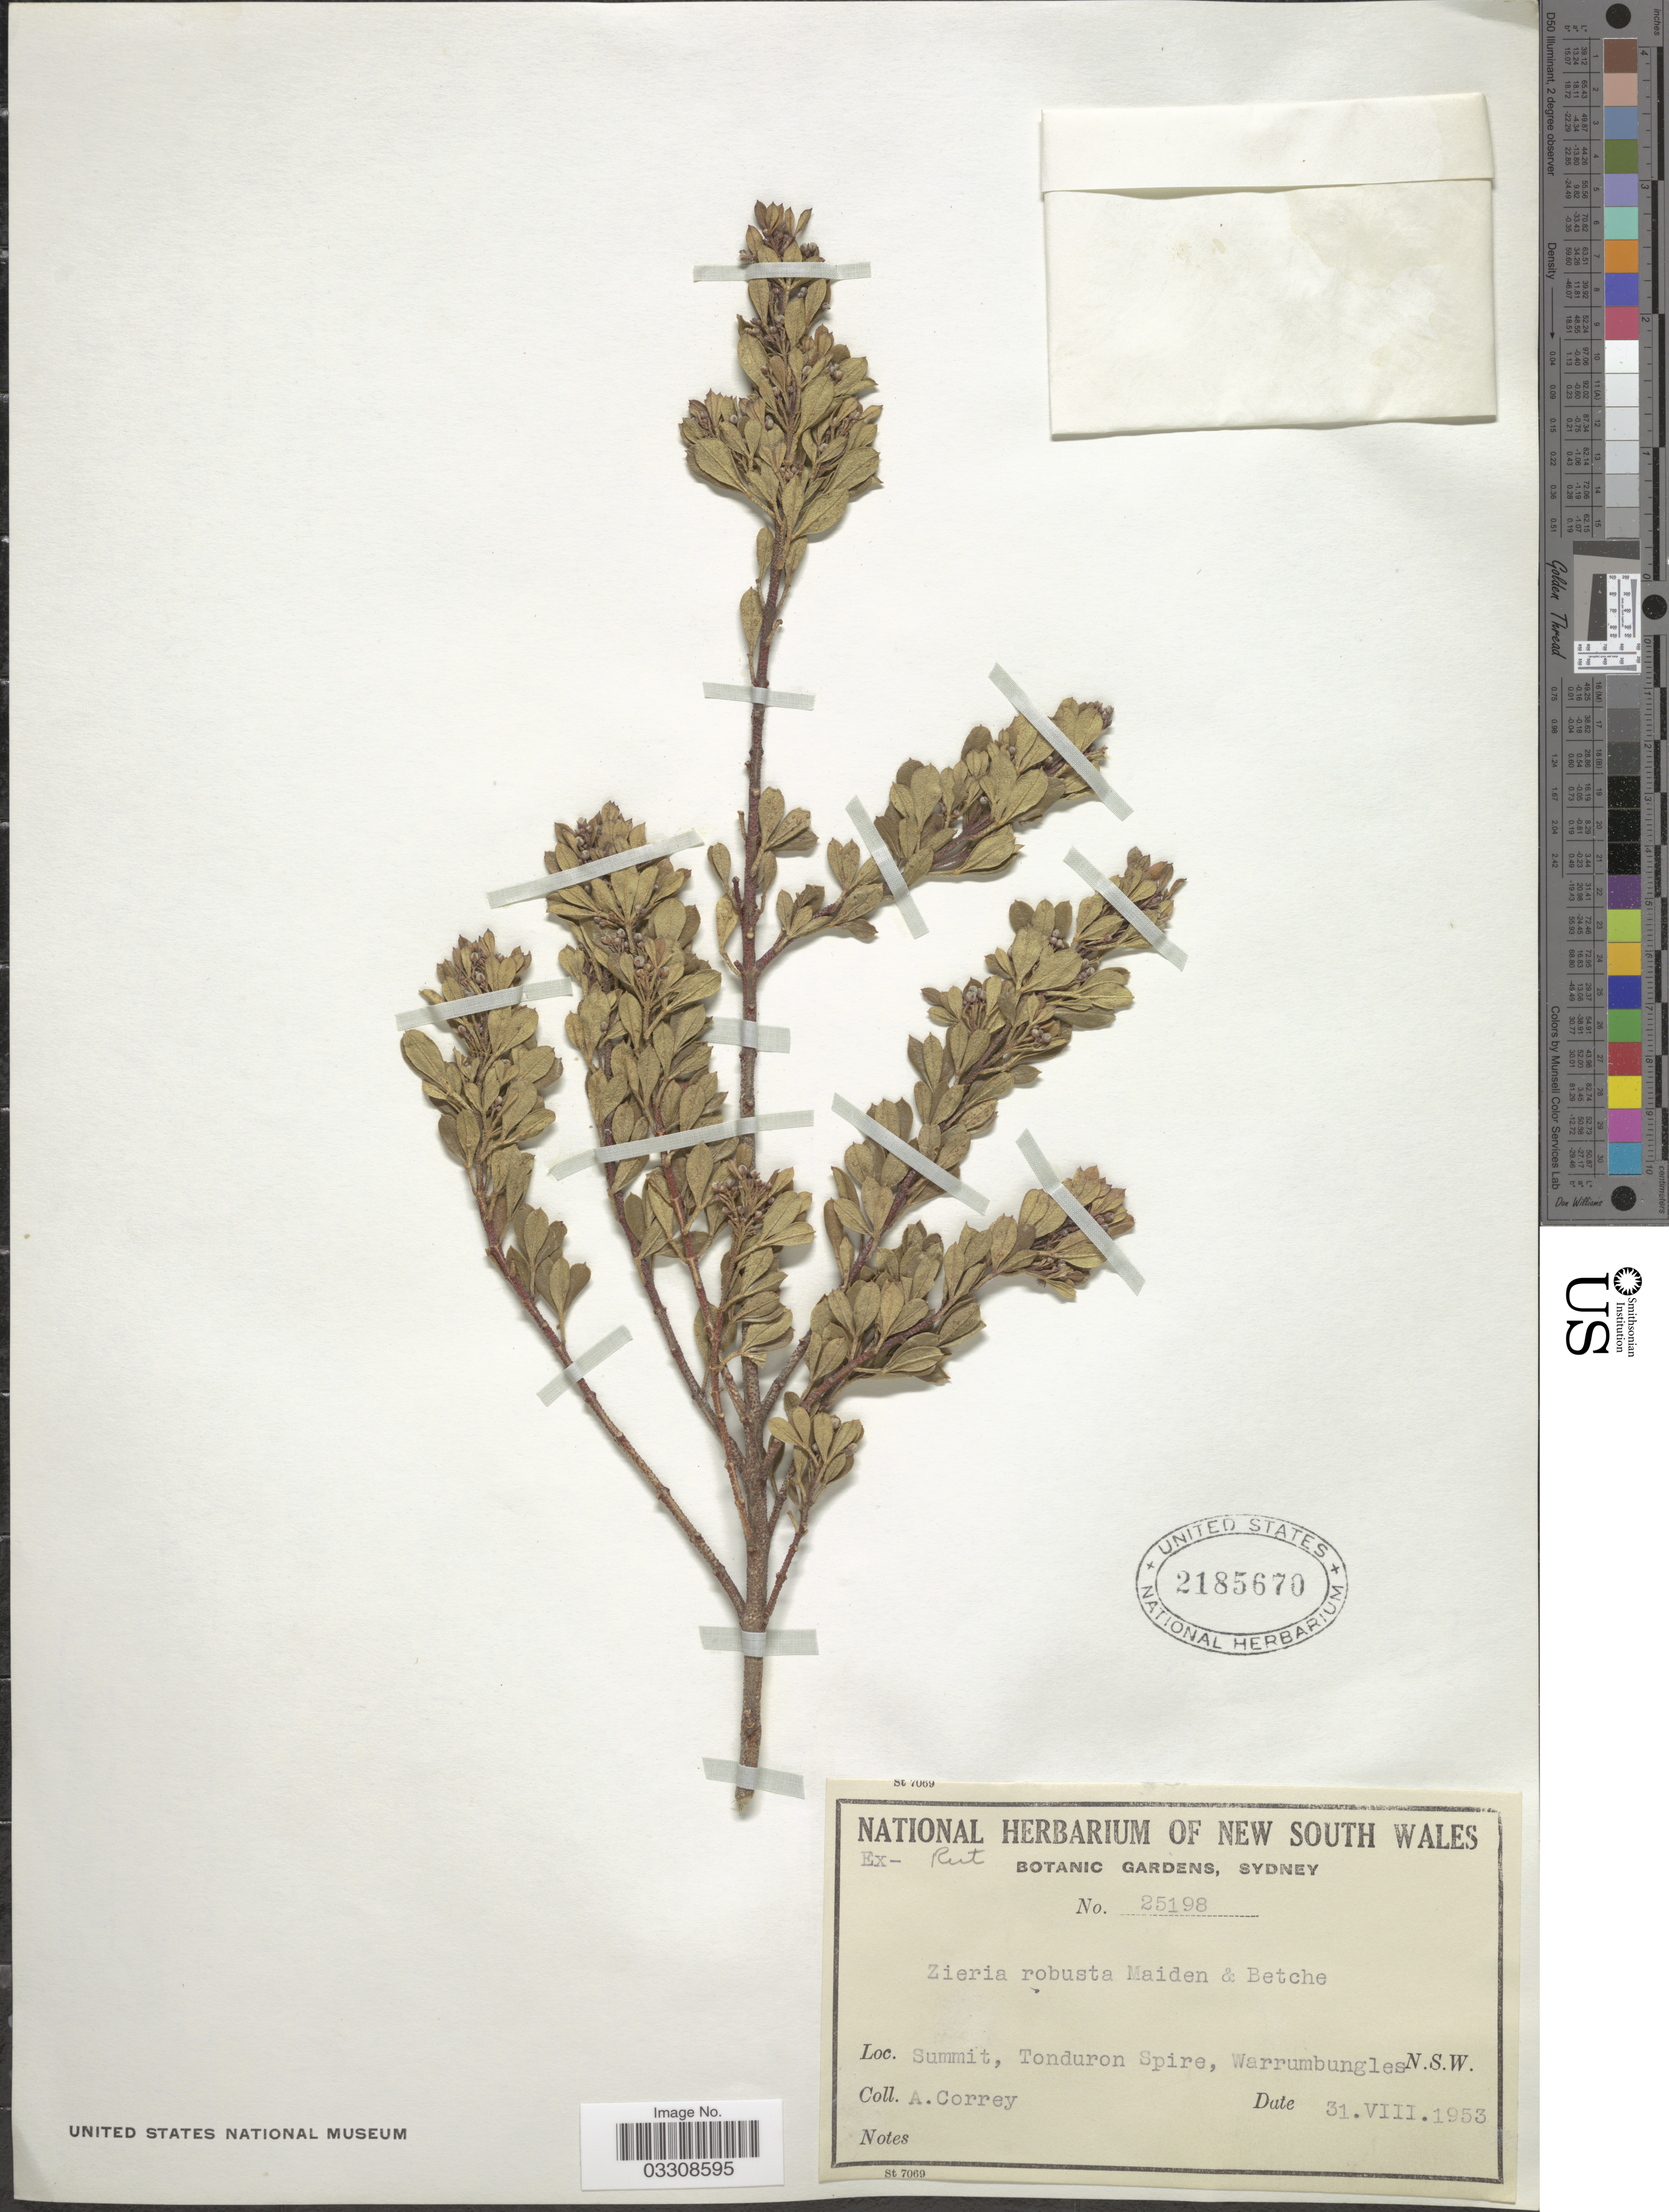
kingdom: Plantae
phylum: Tracheophyta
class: Magnoliopsida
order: Sapindales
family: Rutaceae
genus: Zieria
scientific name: Zieria robusta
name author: Maiden & Betche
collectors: A. Correy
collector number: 25198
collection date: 1953-08-31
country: Australia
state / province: New South Wales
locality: Summit, Tonduron Spire, Warrumbungles.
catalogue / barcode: US 2185670